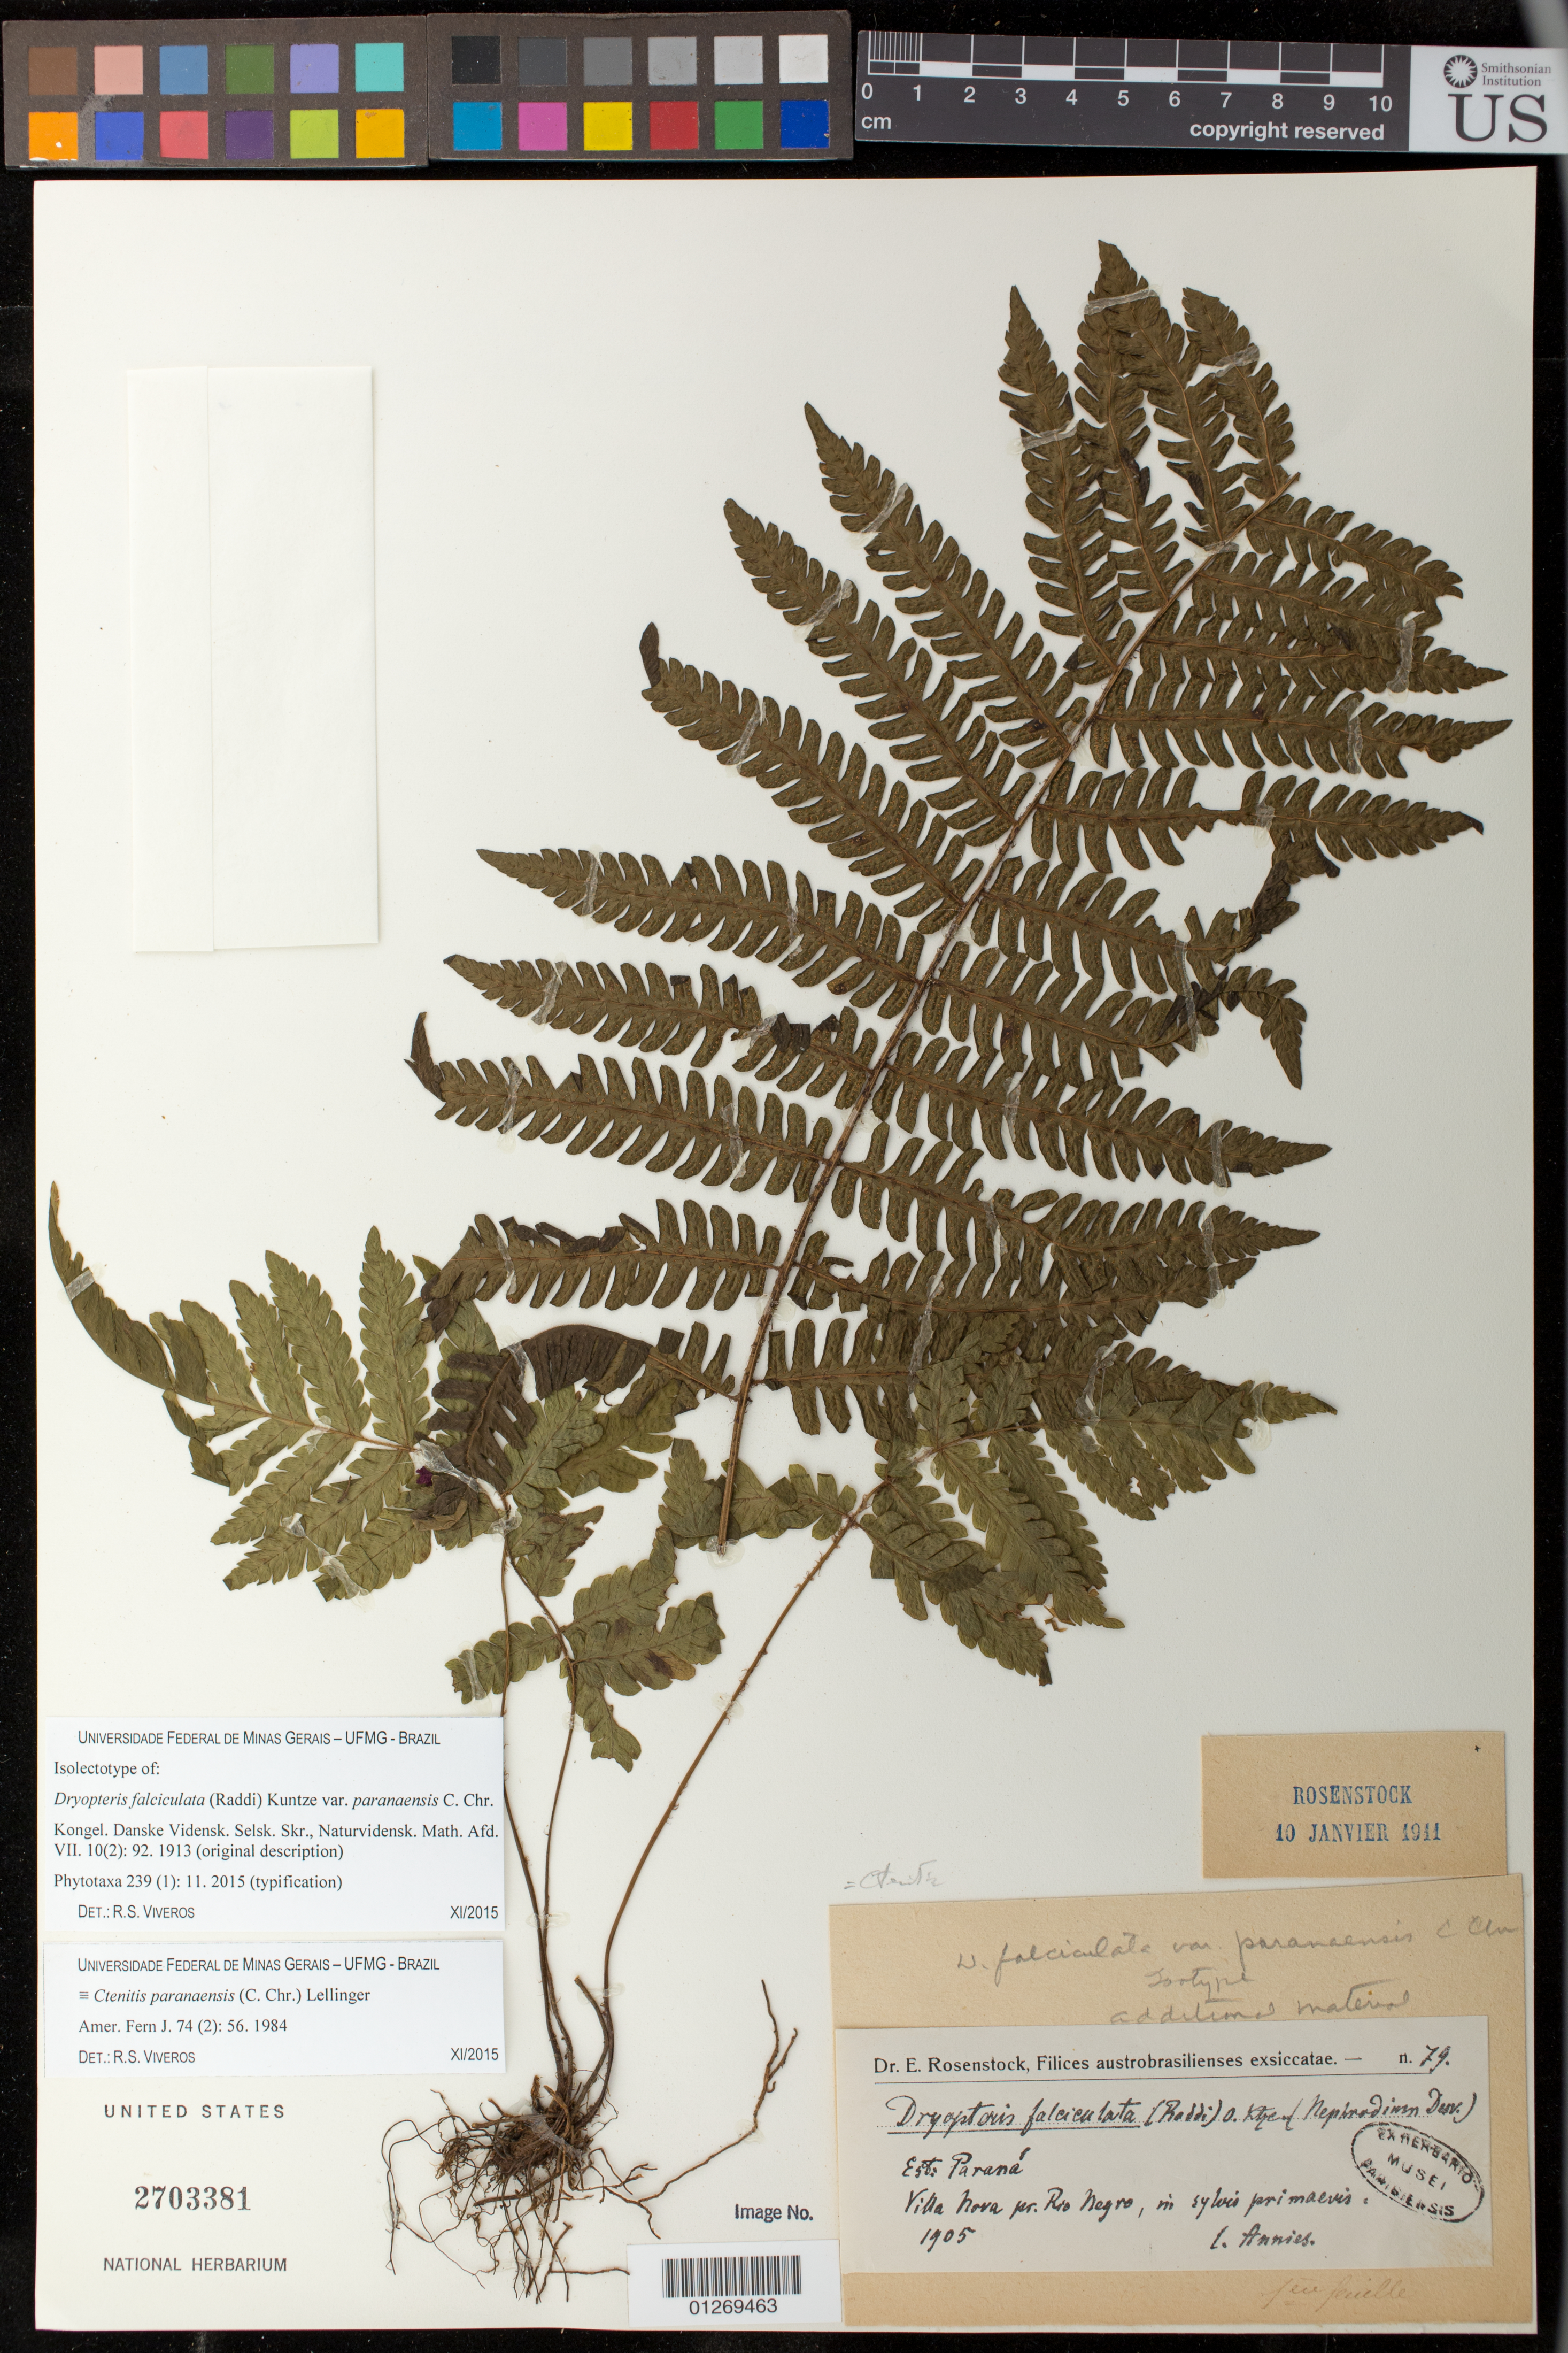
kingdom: Plantae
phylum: Tracheophyta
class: Polypodiopsida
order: Polypodiales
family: Dryopteridaceae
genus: Dryopteris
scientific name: Dryopteris falciculata var. paranaensis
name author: C. Chr.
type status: Isolectotype; Type Collection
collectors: J. Annies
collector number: Rosenstock Exsicc. 79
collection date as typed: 1905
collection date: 1905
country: Brazil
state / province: Paraná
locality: Villa Nova pr. Rio Negro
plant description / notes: Specimen dated 1905, but duplicates at other herbaria are dated Dec. 1904. Lellinger (1984, Amer. Fern J. 74(2): 56) cites "type" at S ("not seen") but not effectively lectotypified as S has 4 sheets; for typification see discussion by Viveros & Salino (2016).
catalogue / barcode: US 2703381